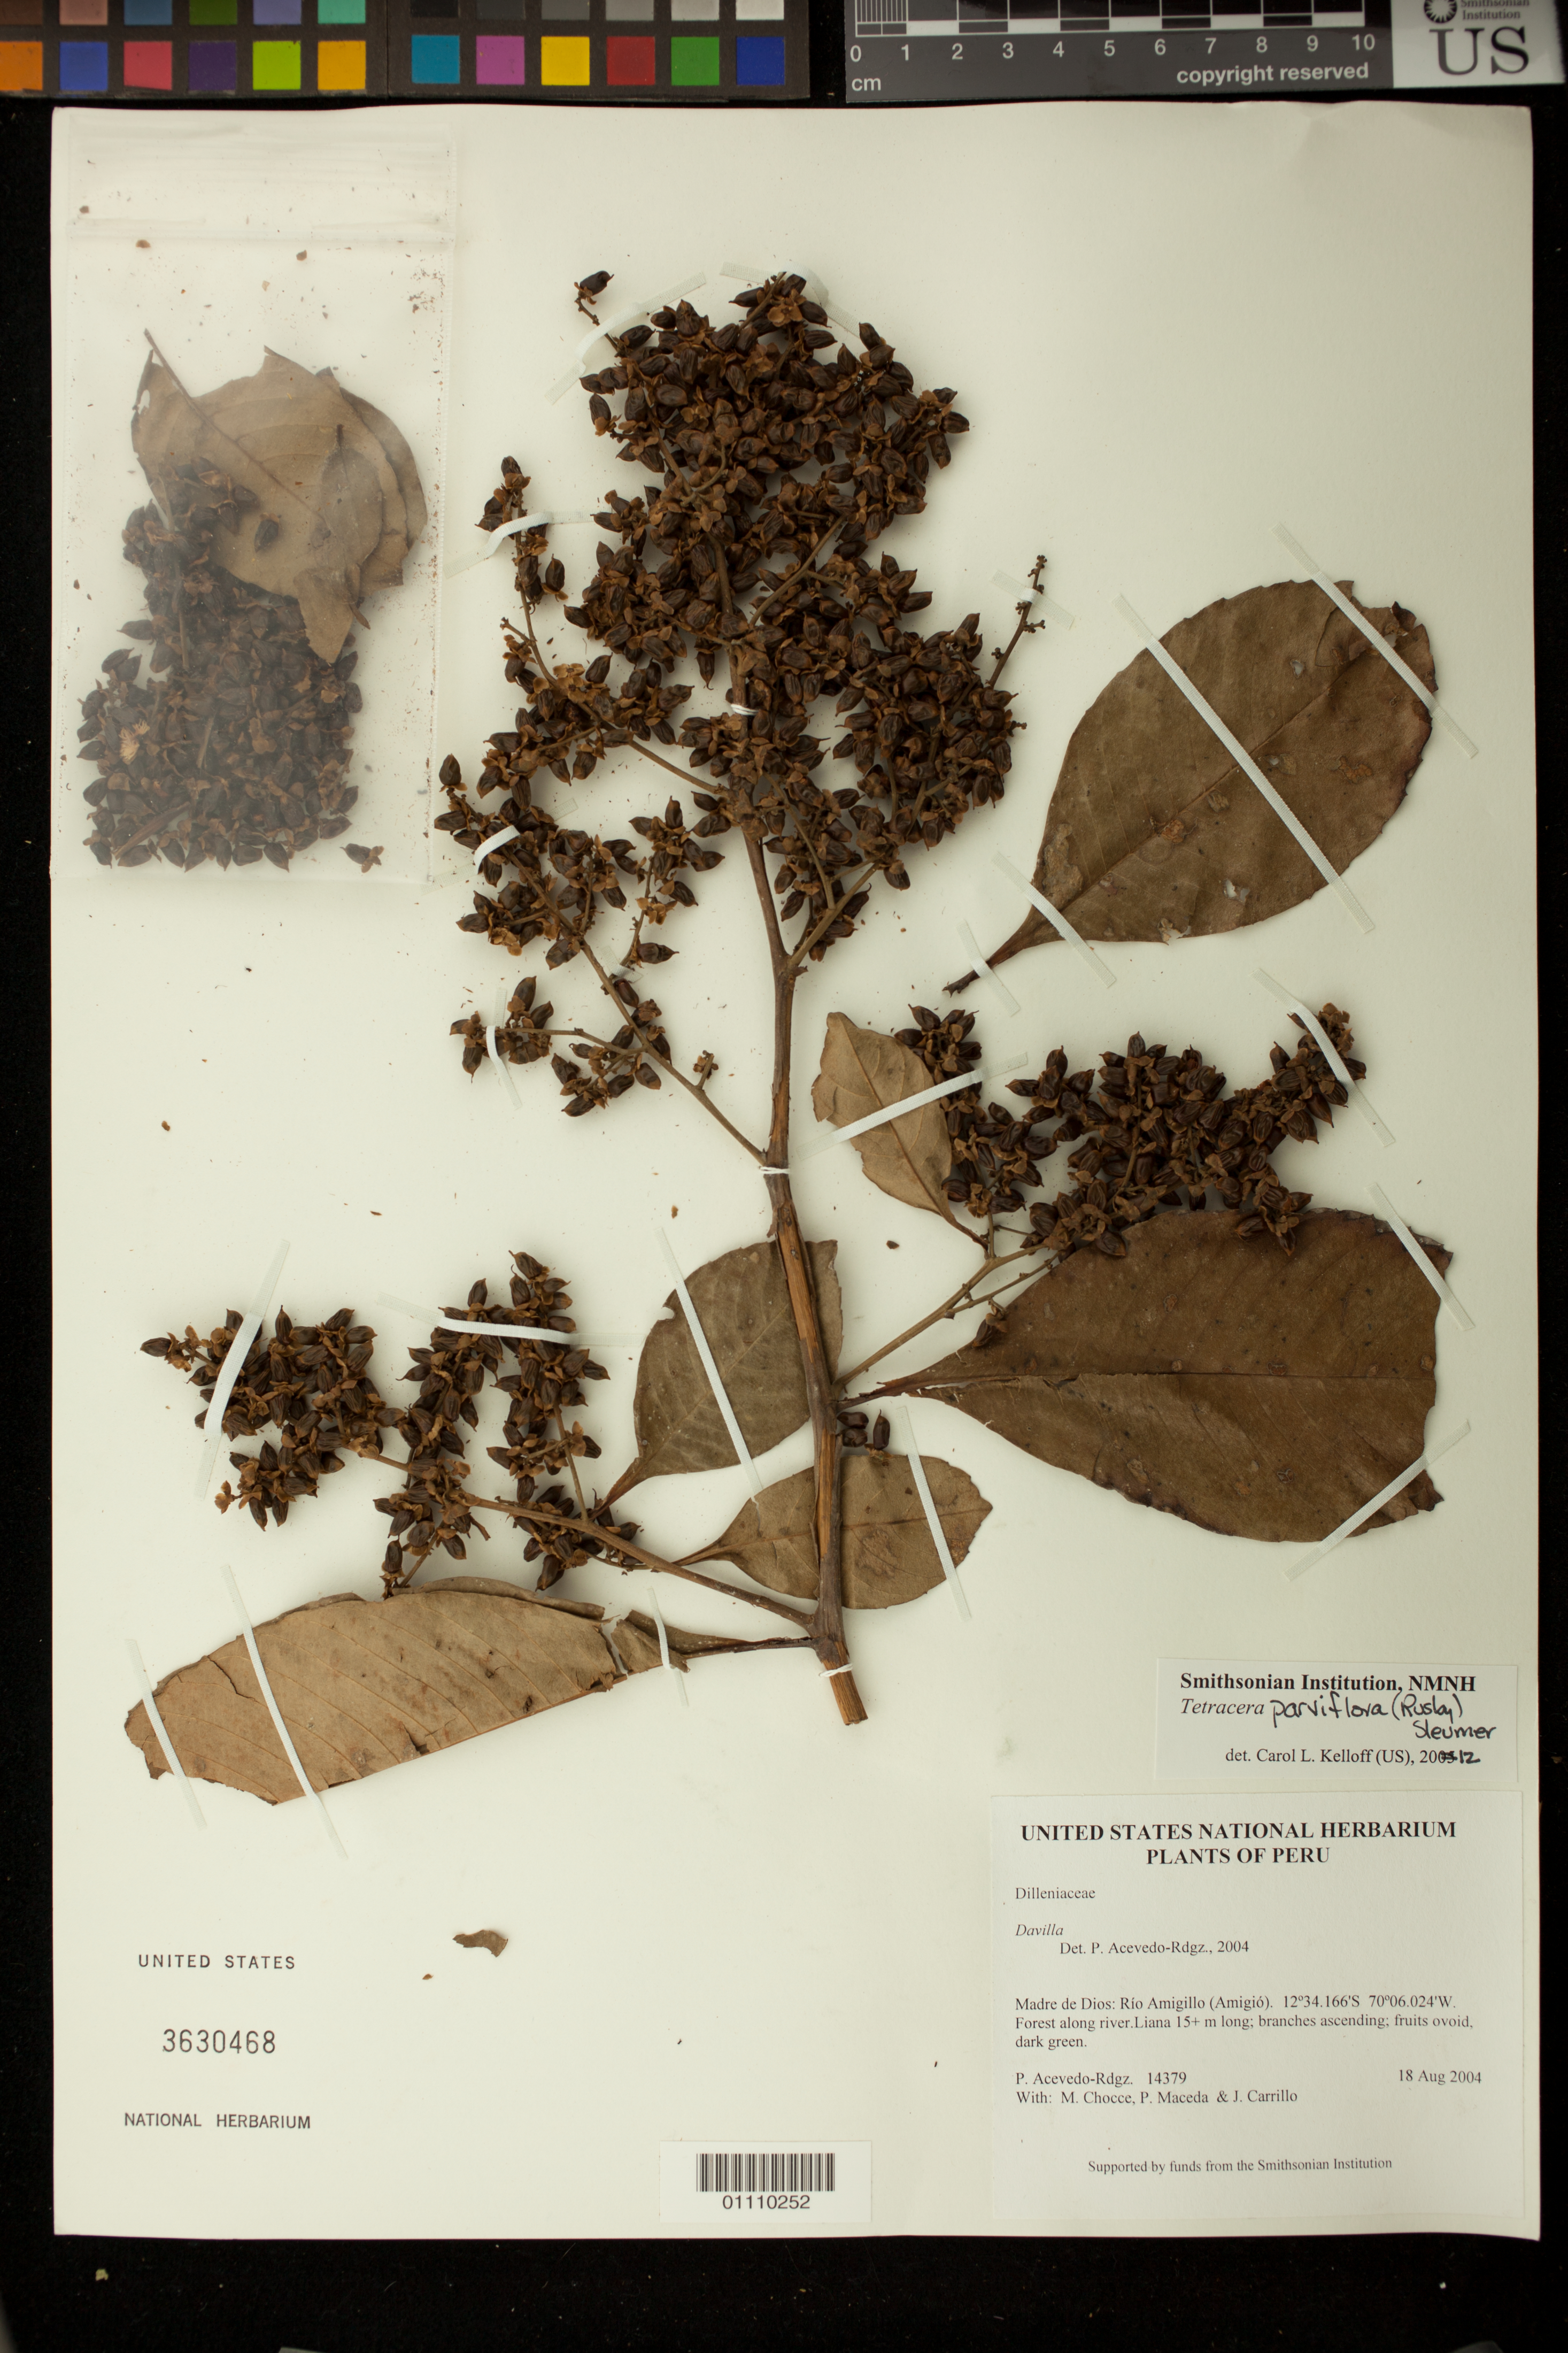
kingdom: Plantae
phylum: Tracheophyta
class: Magnoliopsida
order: Dilleniales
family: Dilleniaceae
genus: Tetracera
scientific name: Tetracera parviflora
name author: (Rusby) Sleumer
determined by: Kelloff, Carol L., (US), Smithsonian Institution - National Museum of Natural History (UNITED STATES)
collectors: P. Acevedo-Rodr., M. Chocce, P. Maceda & J. Carrillo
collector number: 14379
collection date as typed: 18 Aug 2004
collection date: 2004-08-18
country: Peru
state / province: Madre de Dios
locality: Madre de Dios: Río Amigillo (Amigió)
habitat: Forest along river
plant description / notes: NY, K, MO, GH, F, B, US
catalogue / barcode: US 3630468